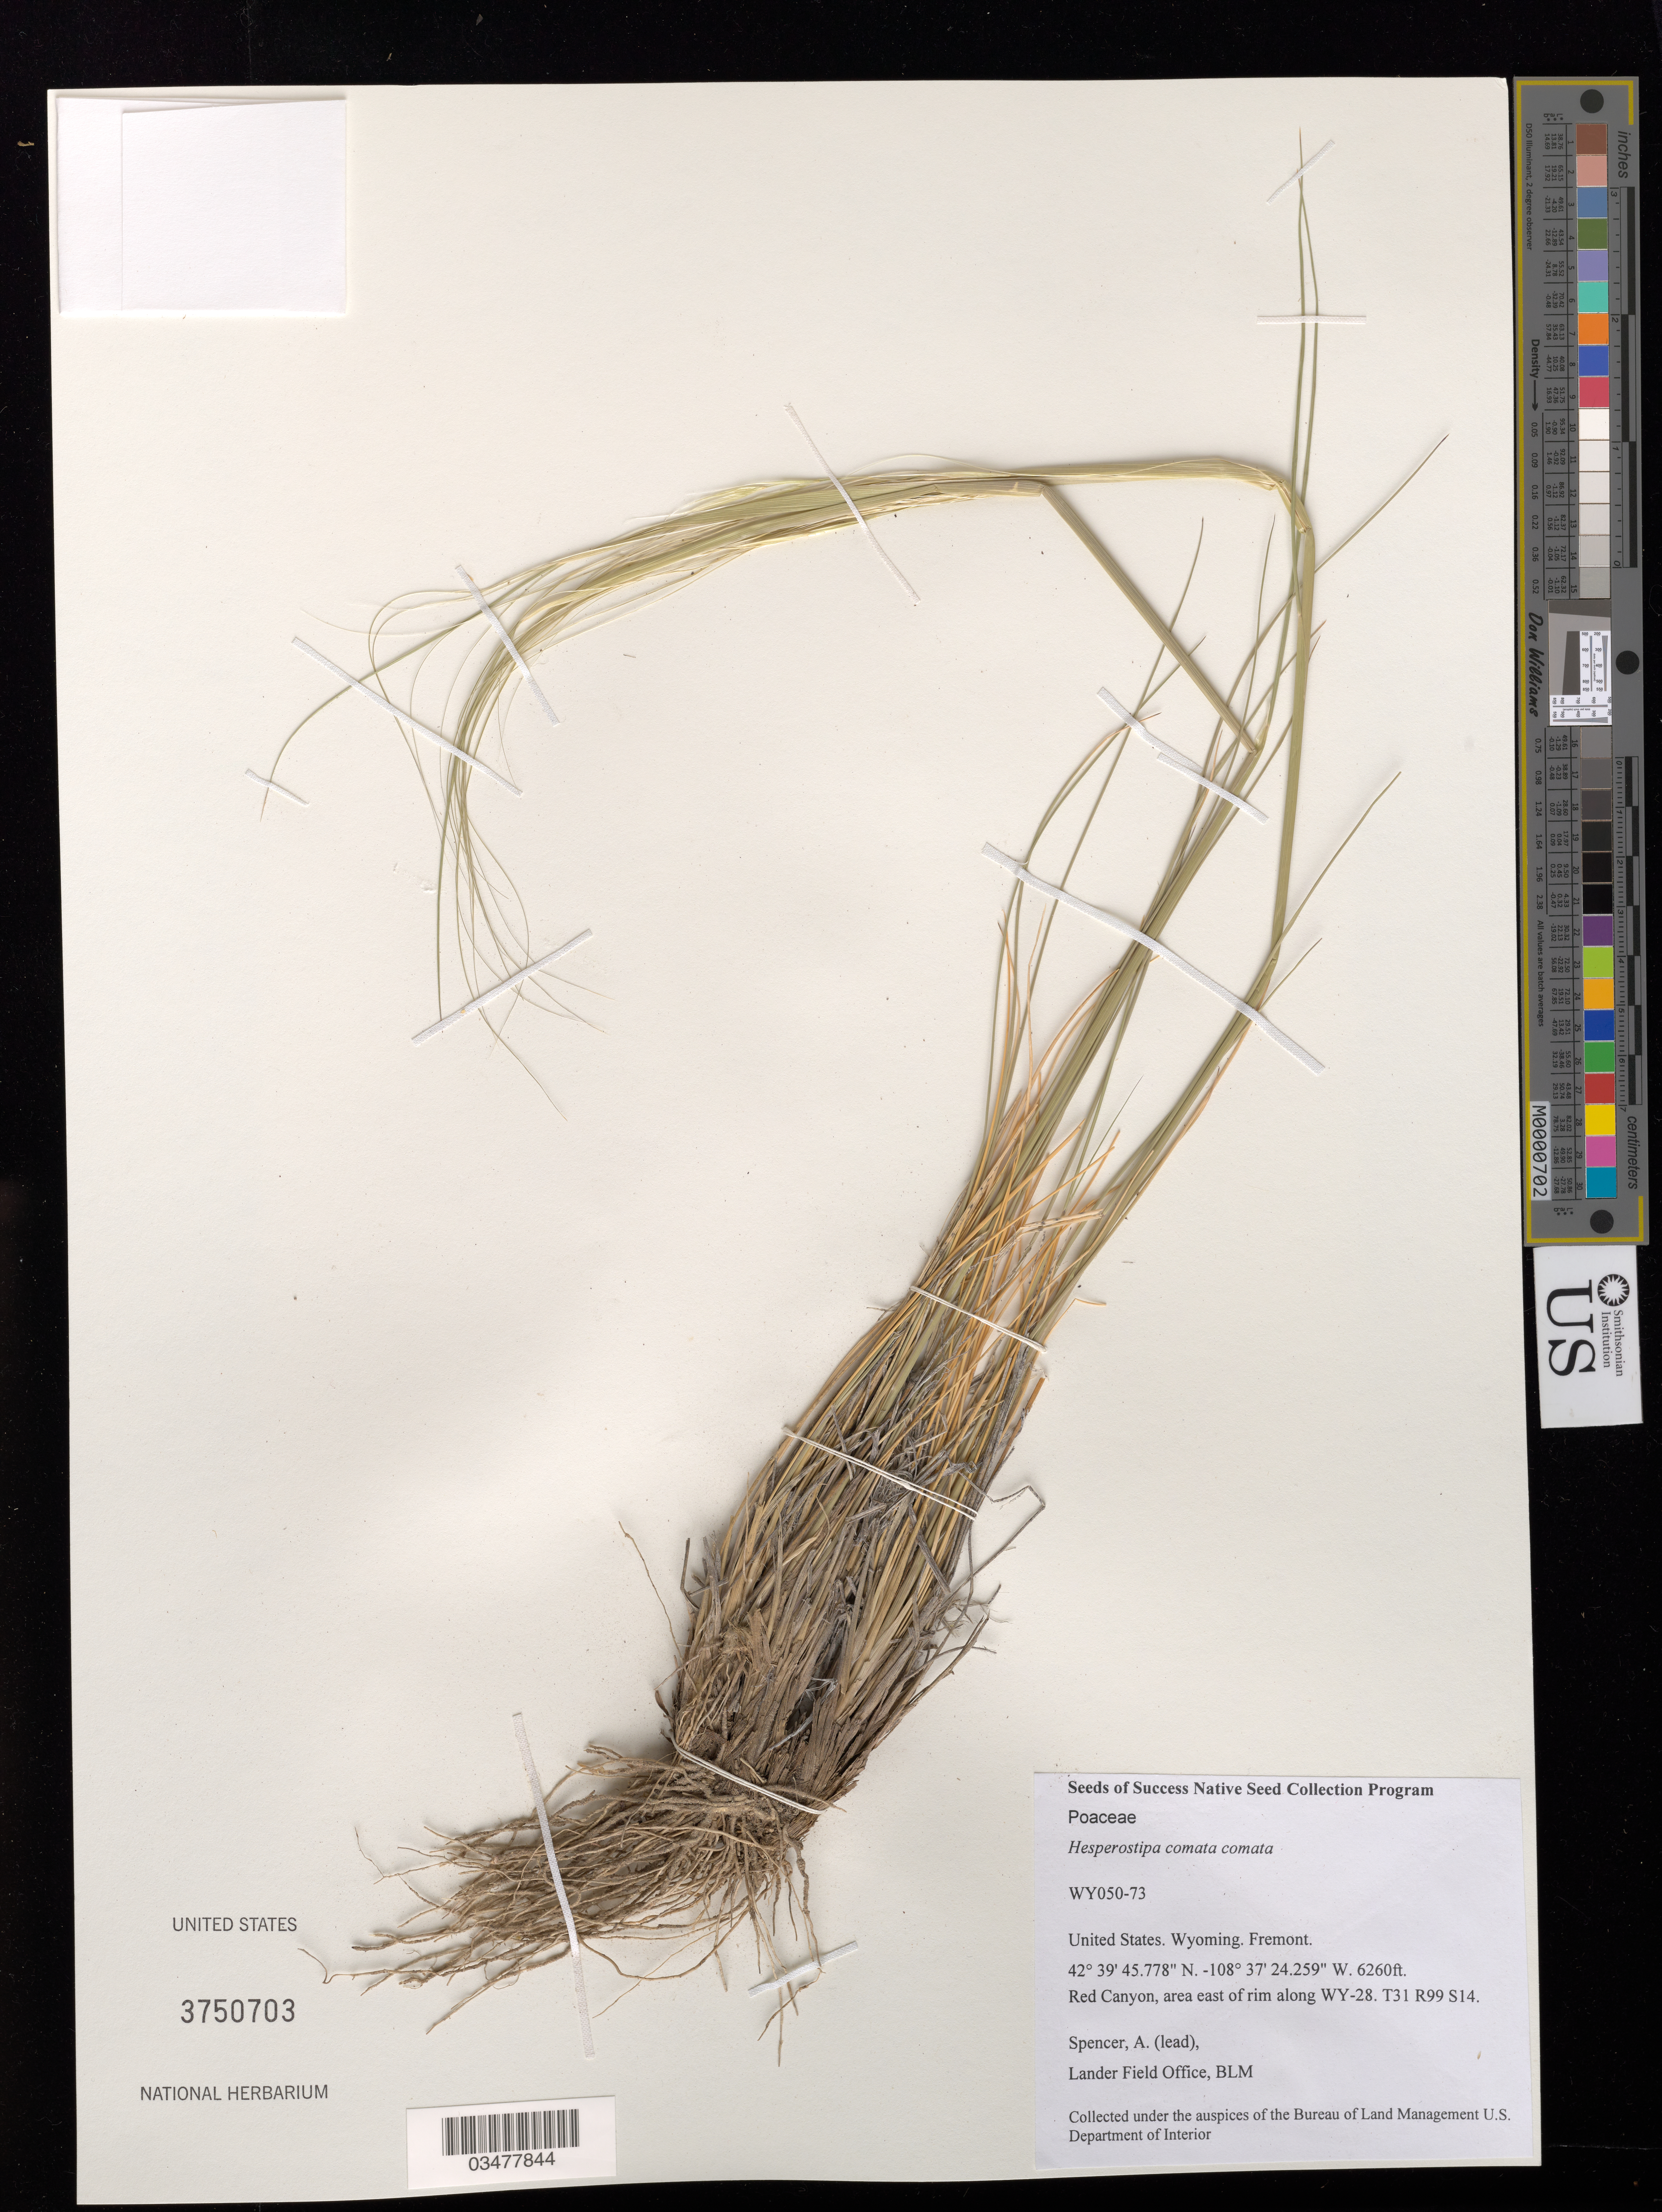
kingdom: Plantae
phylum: Tracheophyta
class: Liliopsida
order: Poales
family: Poaceae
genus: Hesperostipa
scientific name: Hesperostipa comata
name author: (Trin. & Rupr.) Barkworth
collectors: A. Spencer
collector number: WY050-73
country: United States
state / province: Wyoming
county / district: Fremont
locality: Red Canyon. East of rim of WY-28. T31 R99 S14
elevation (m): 1908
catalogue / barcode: US 3750703